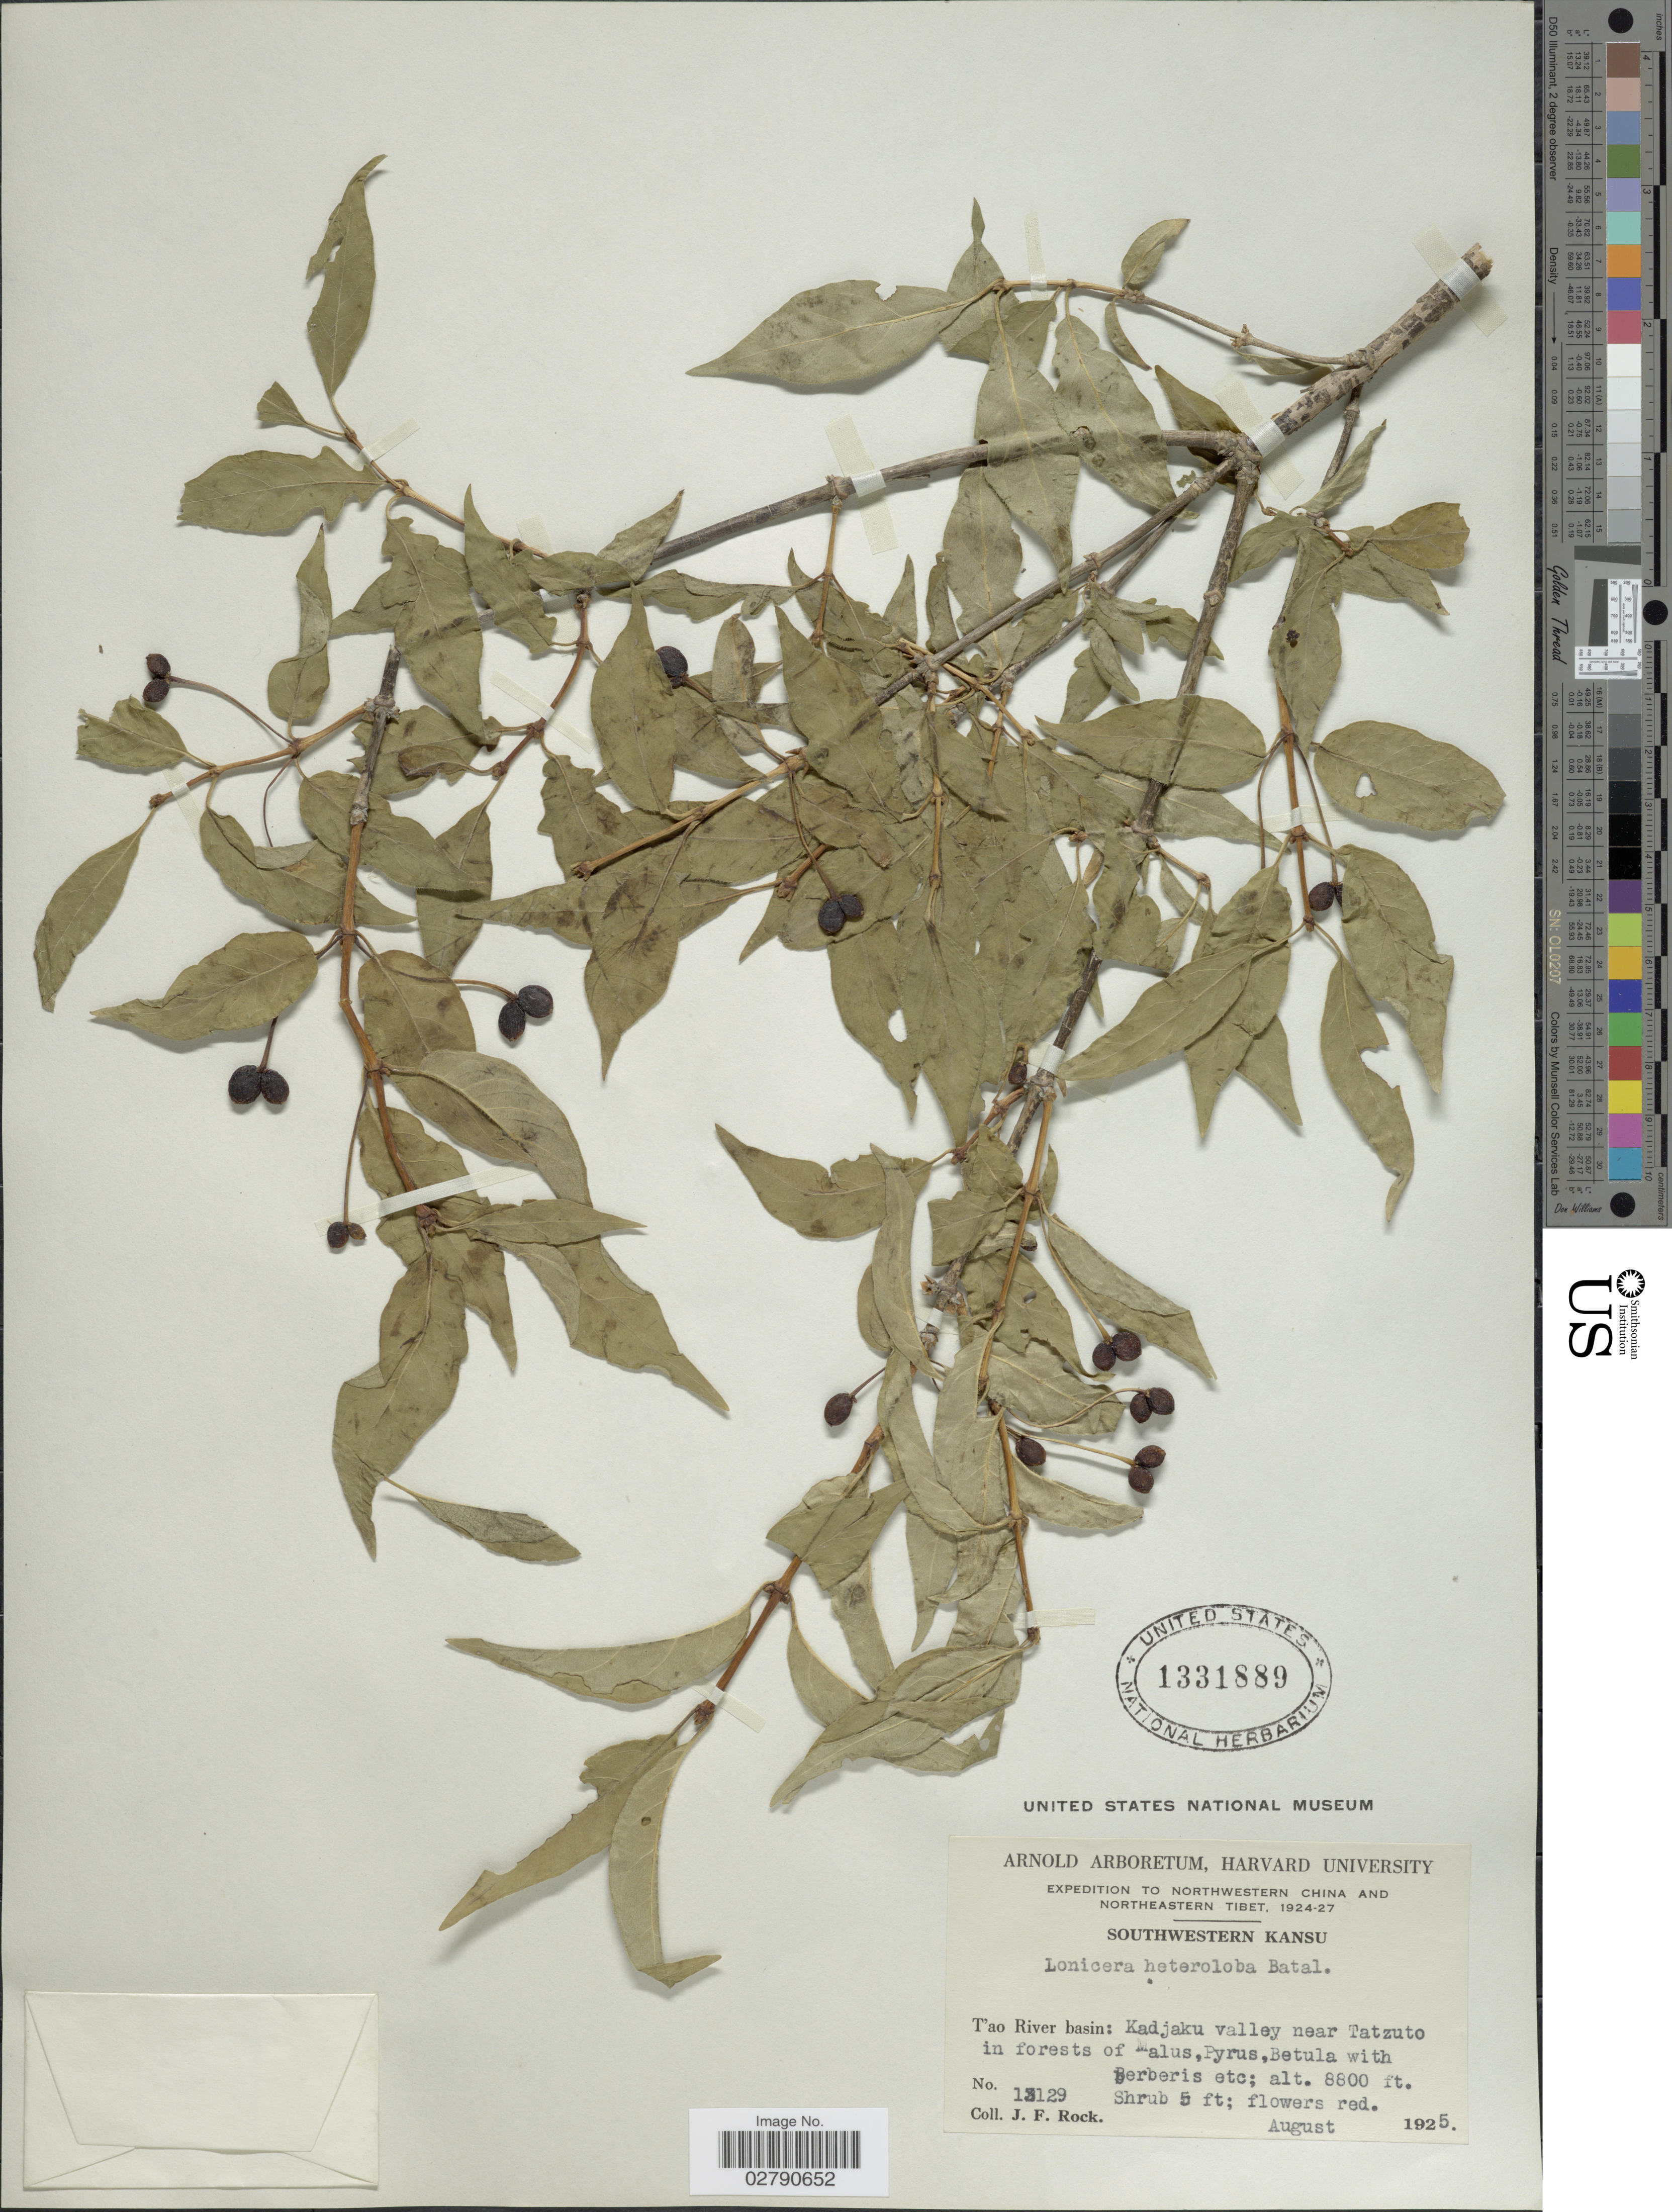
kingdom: Plantae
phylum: Tracheophyta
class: Magnoliopsida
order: Dipsacales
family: Caprifoliaceae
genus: Lonicera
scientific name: Lonicera heteroloba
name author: Batalin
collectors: J. Rock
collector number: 13129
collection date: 1925-08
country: China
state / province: Gansu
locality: Northwestern China and Northeastern Tibet. T'ao River basin: Kadjaku valley near Tatzuto.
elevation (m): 2682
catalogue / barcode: US 1331889